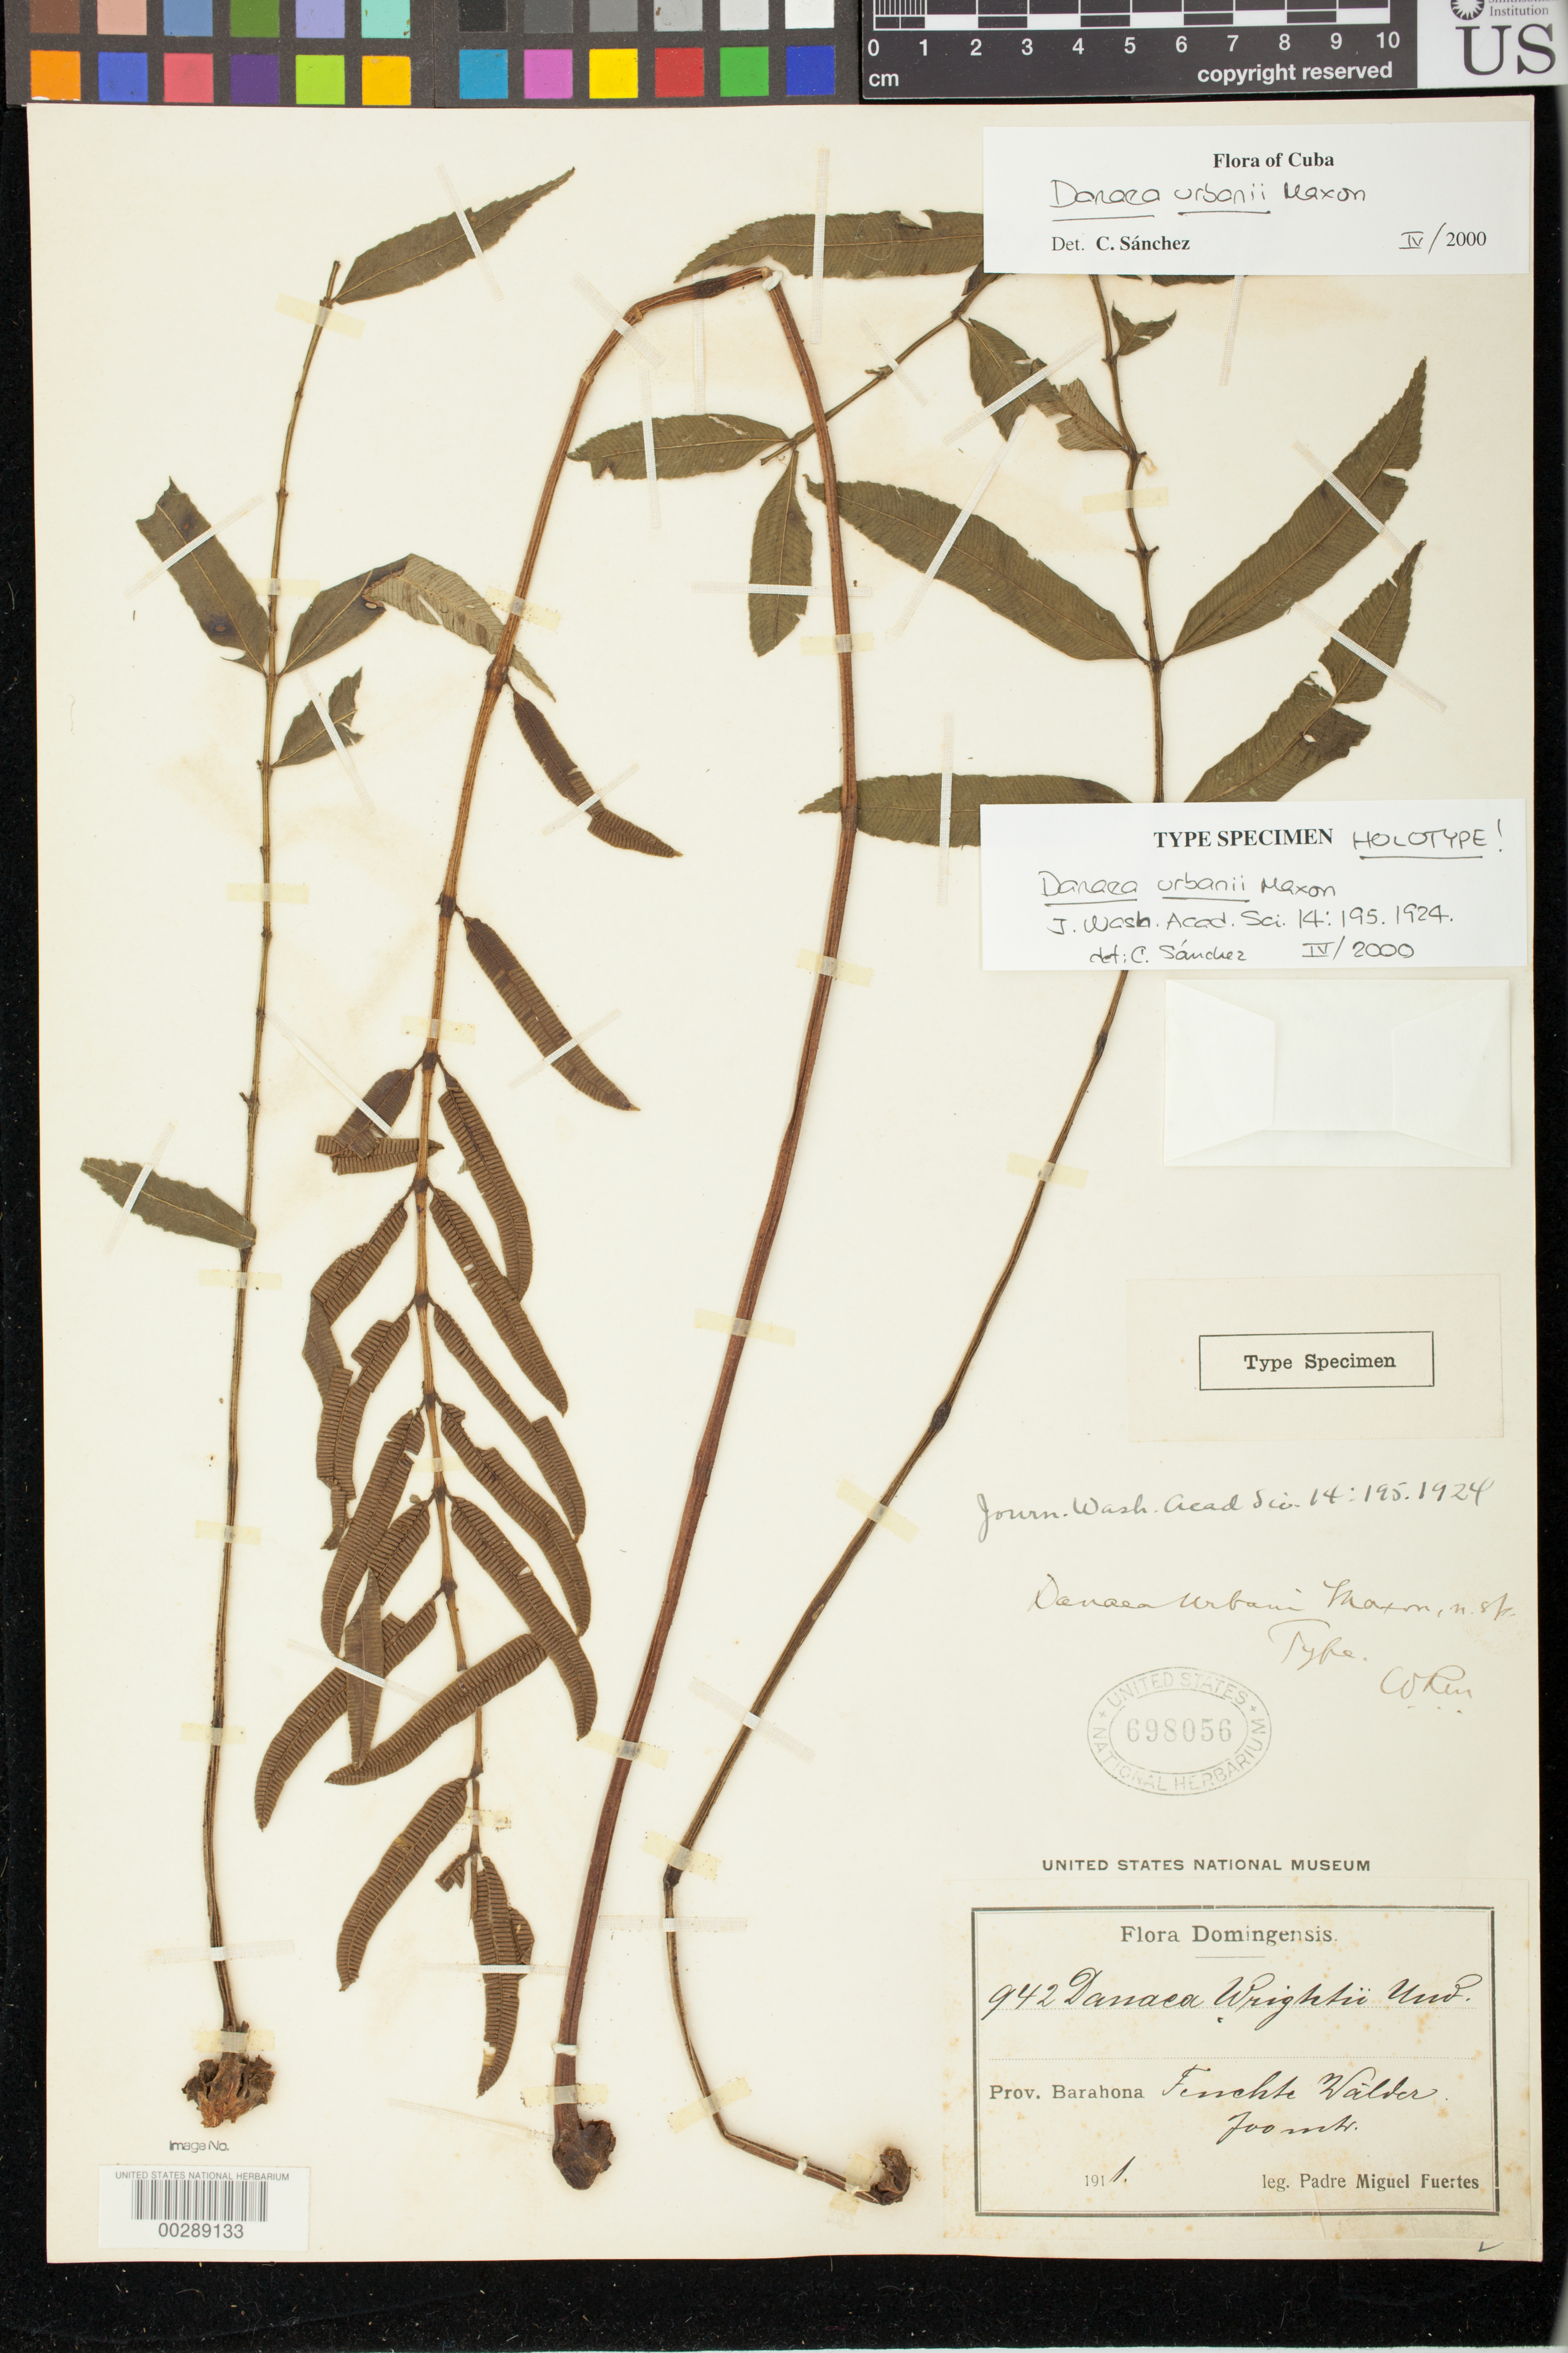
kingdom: Plantae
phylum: Tracheophyta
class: Polypodiopsida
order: Marattiales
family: Marattiaceae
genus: Danaea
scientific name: Danaea urbanii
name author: Maxon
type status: Holotype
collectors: M. D. Fuertes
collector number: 942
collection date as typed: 1911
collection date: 1911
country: Dominican Republic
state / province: Barahona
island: Hispaniola Island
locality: Prov. Barahona, Fenchte Walder.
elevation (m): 700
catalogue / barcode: US 698056